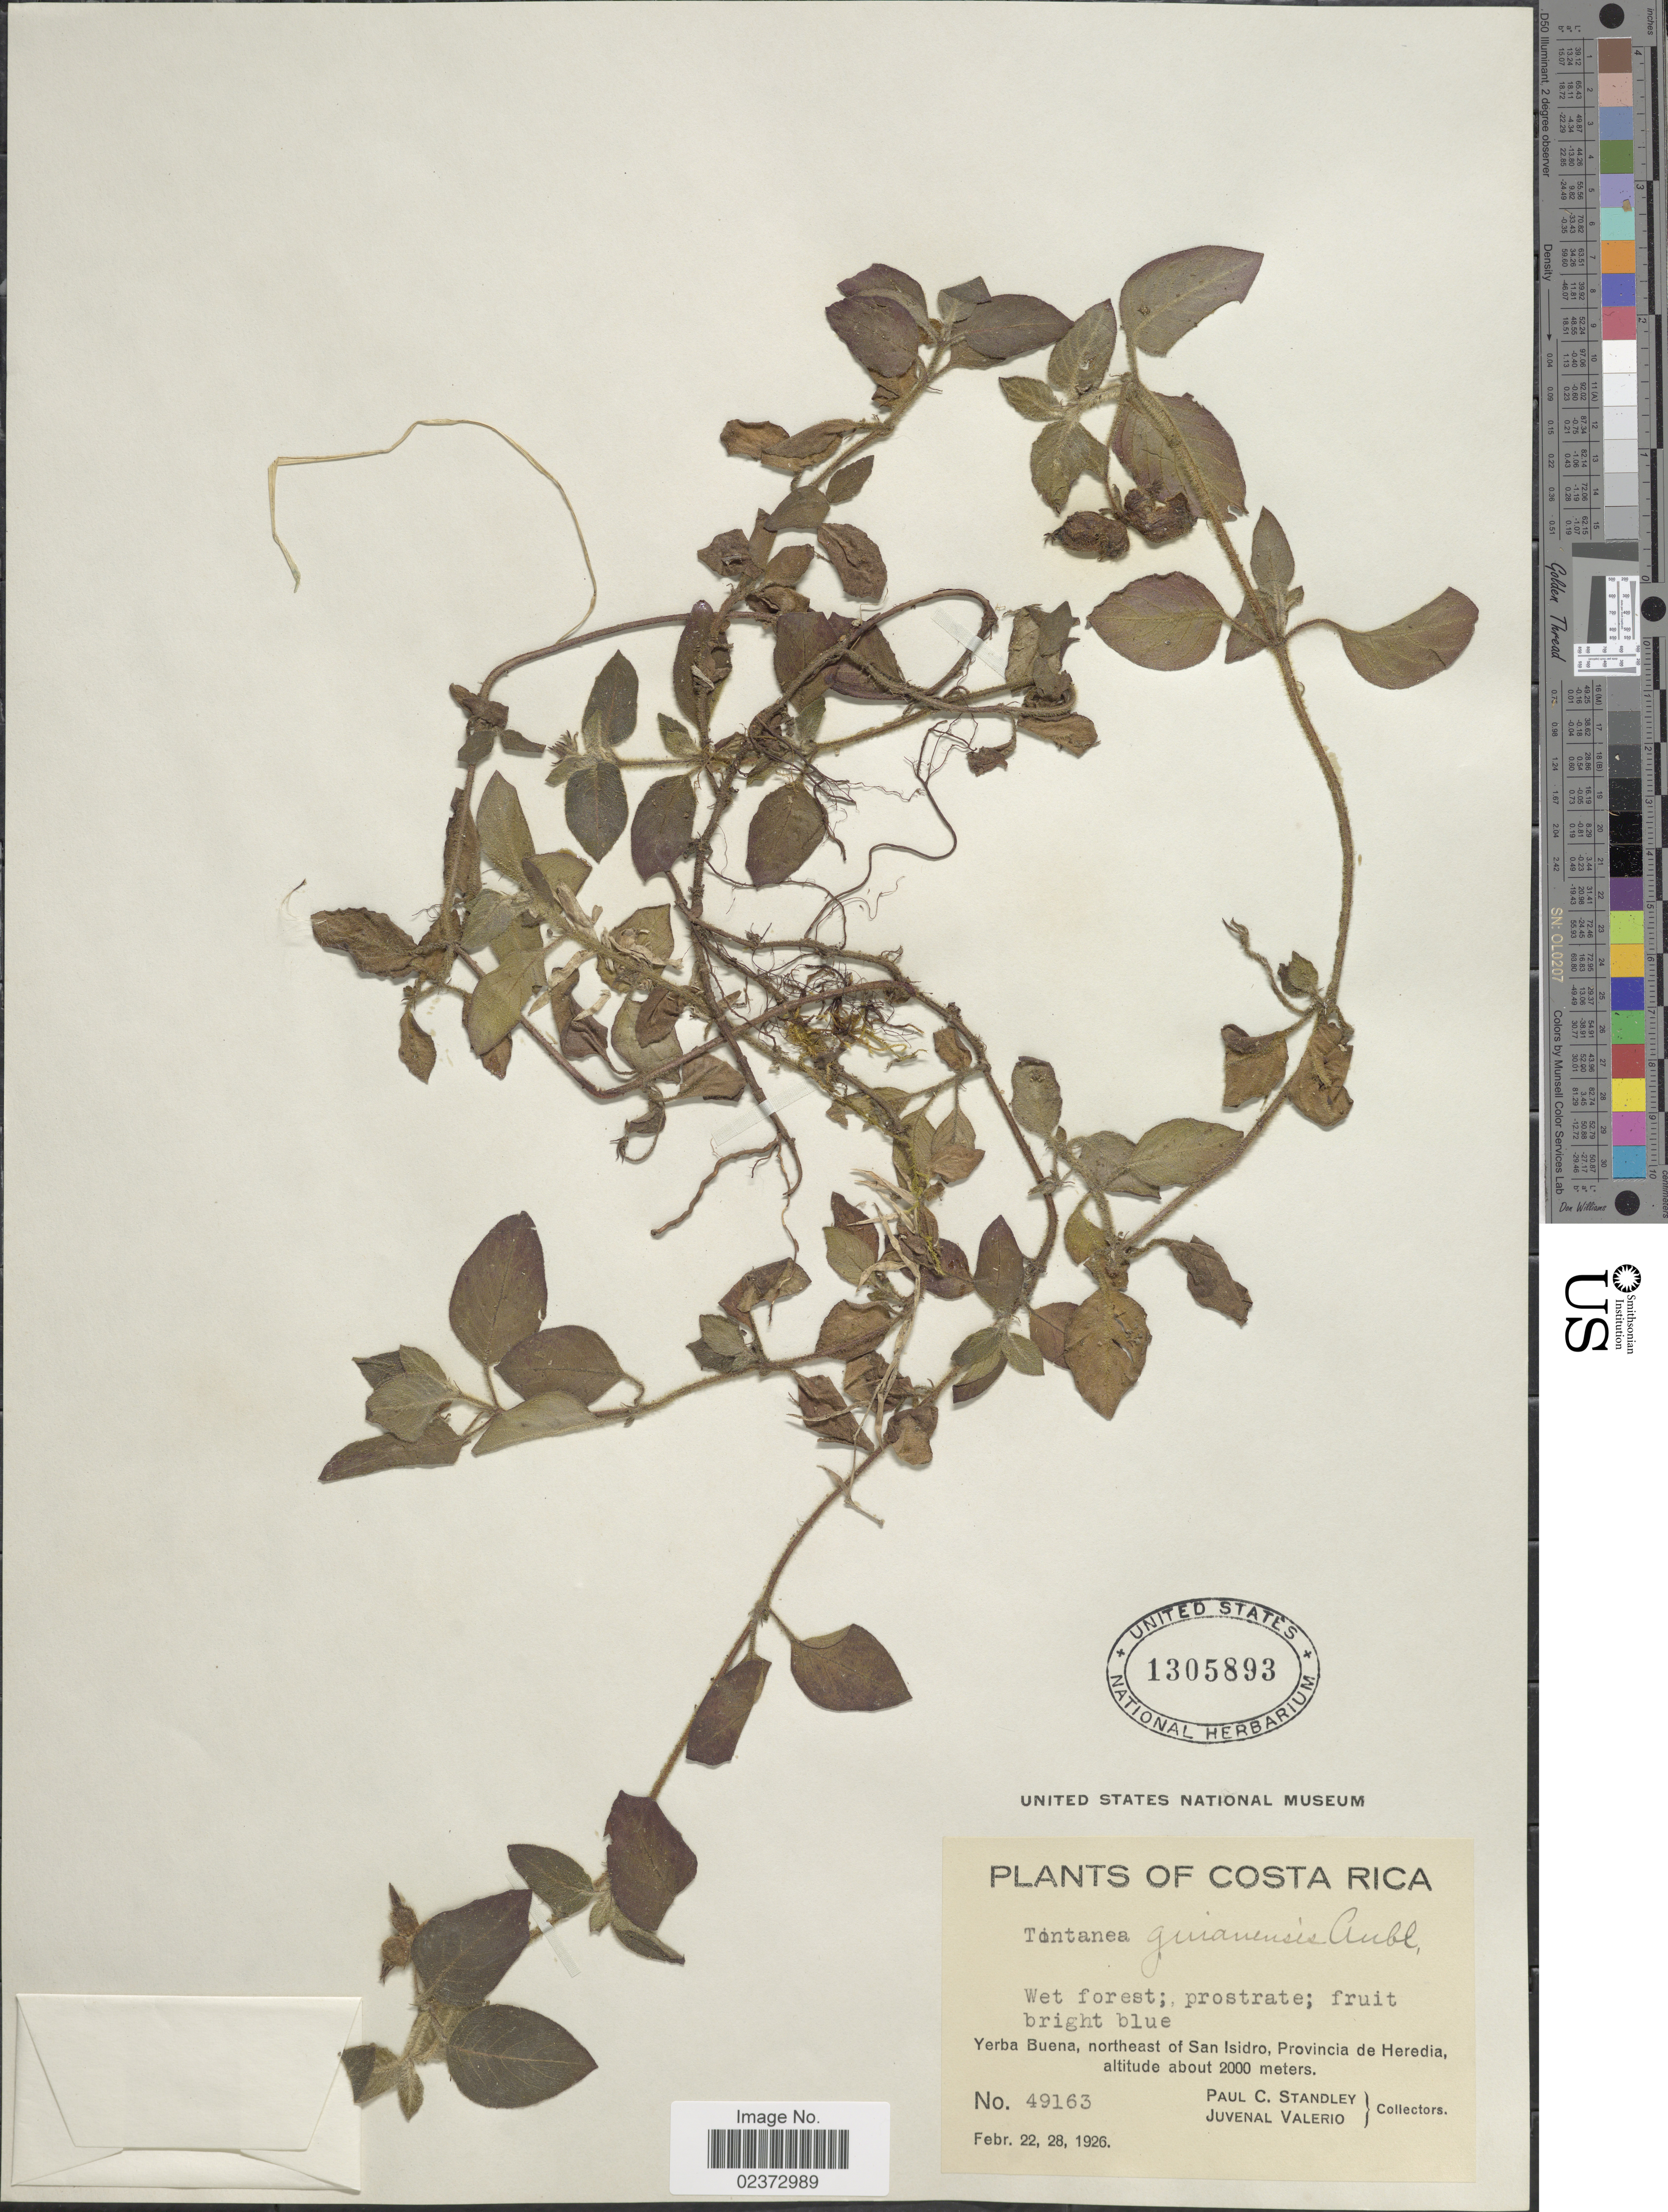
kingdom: Plantae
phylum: Tracheophyta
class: Magnoliopsida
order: Gentianales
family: Rubiaceae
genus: Coccocypselum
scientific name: Coccocypselum guianense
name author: (Aubl.) K. Schum.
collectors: P. C. Standley & J. Valerio R.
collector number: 49163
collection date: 1926-02-22/1926-02-28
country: Costa Rica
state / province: Heredia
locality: Yerba Buena, northeast of San Isidro, Provincia de Heredia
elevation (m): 2000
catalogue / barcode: US 1305893